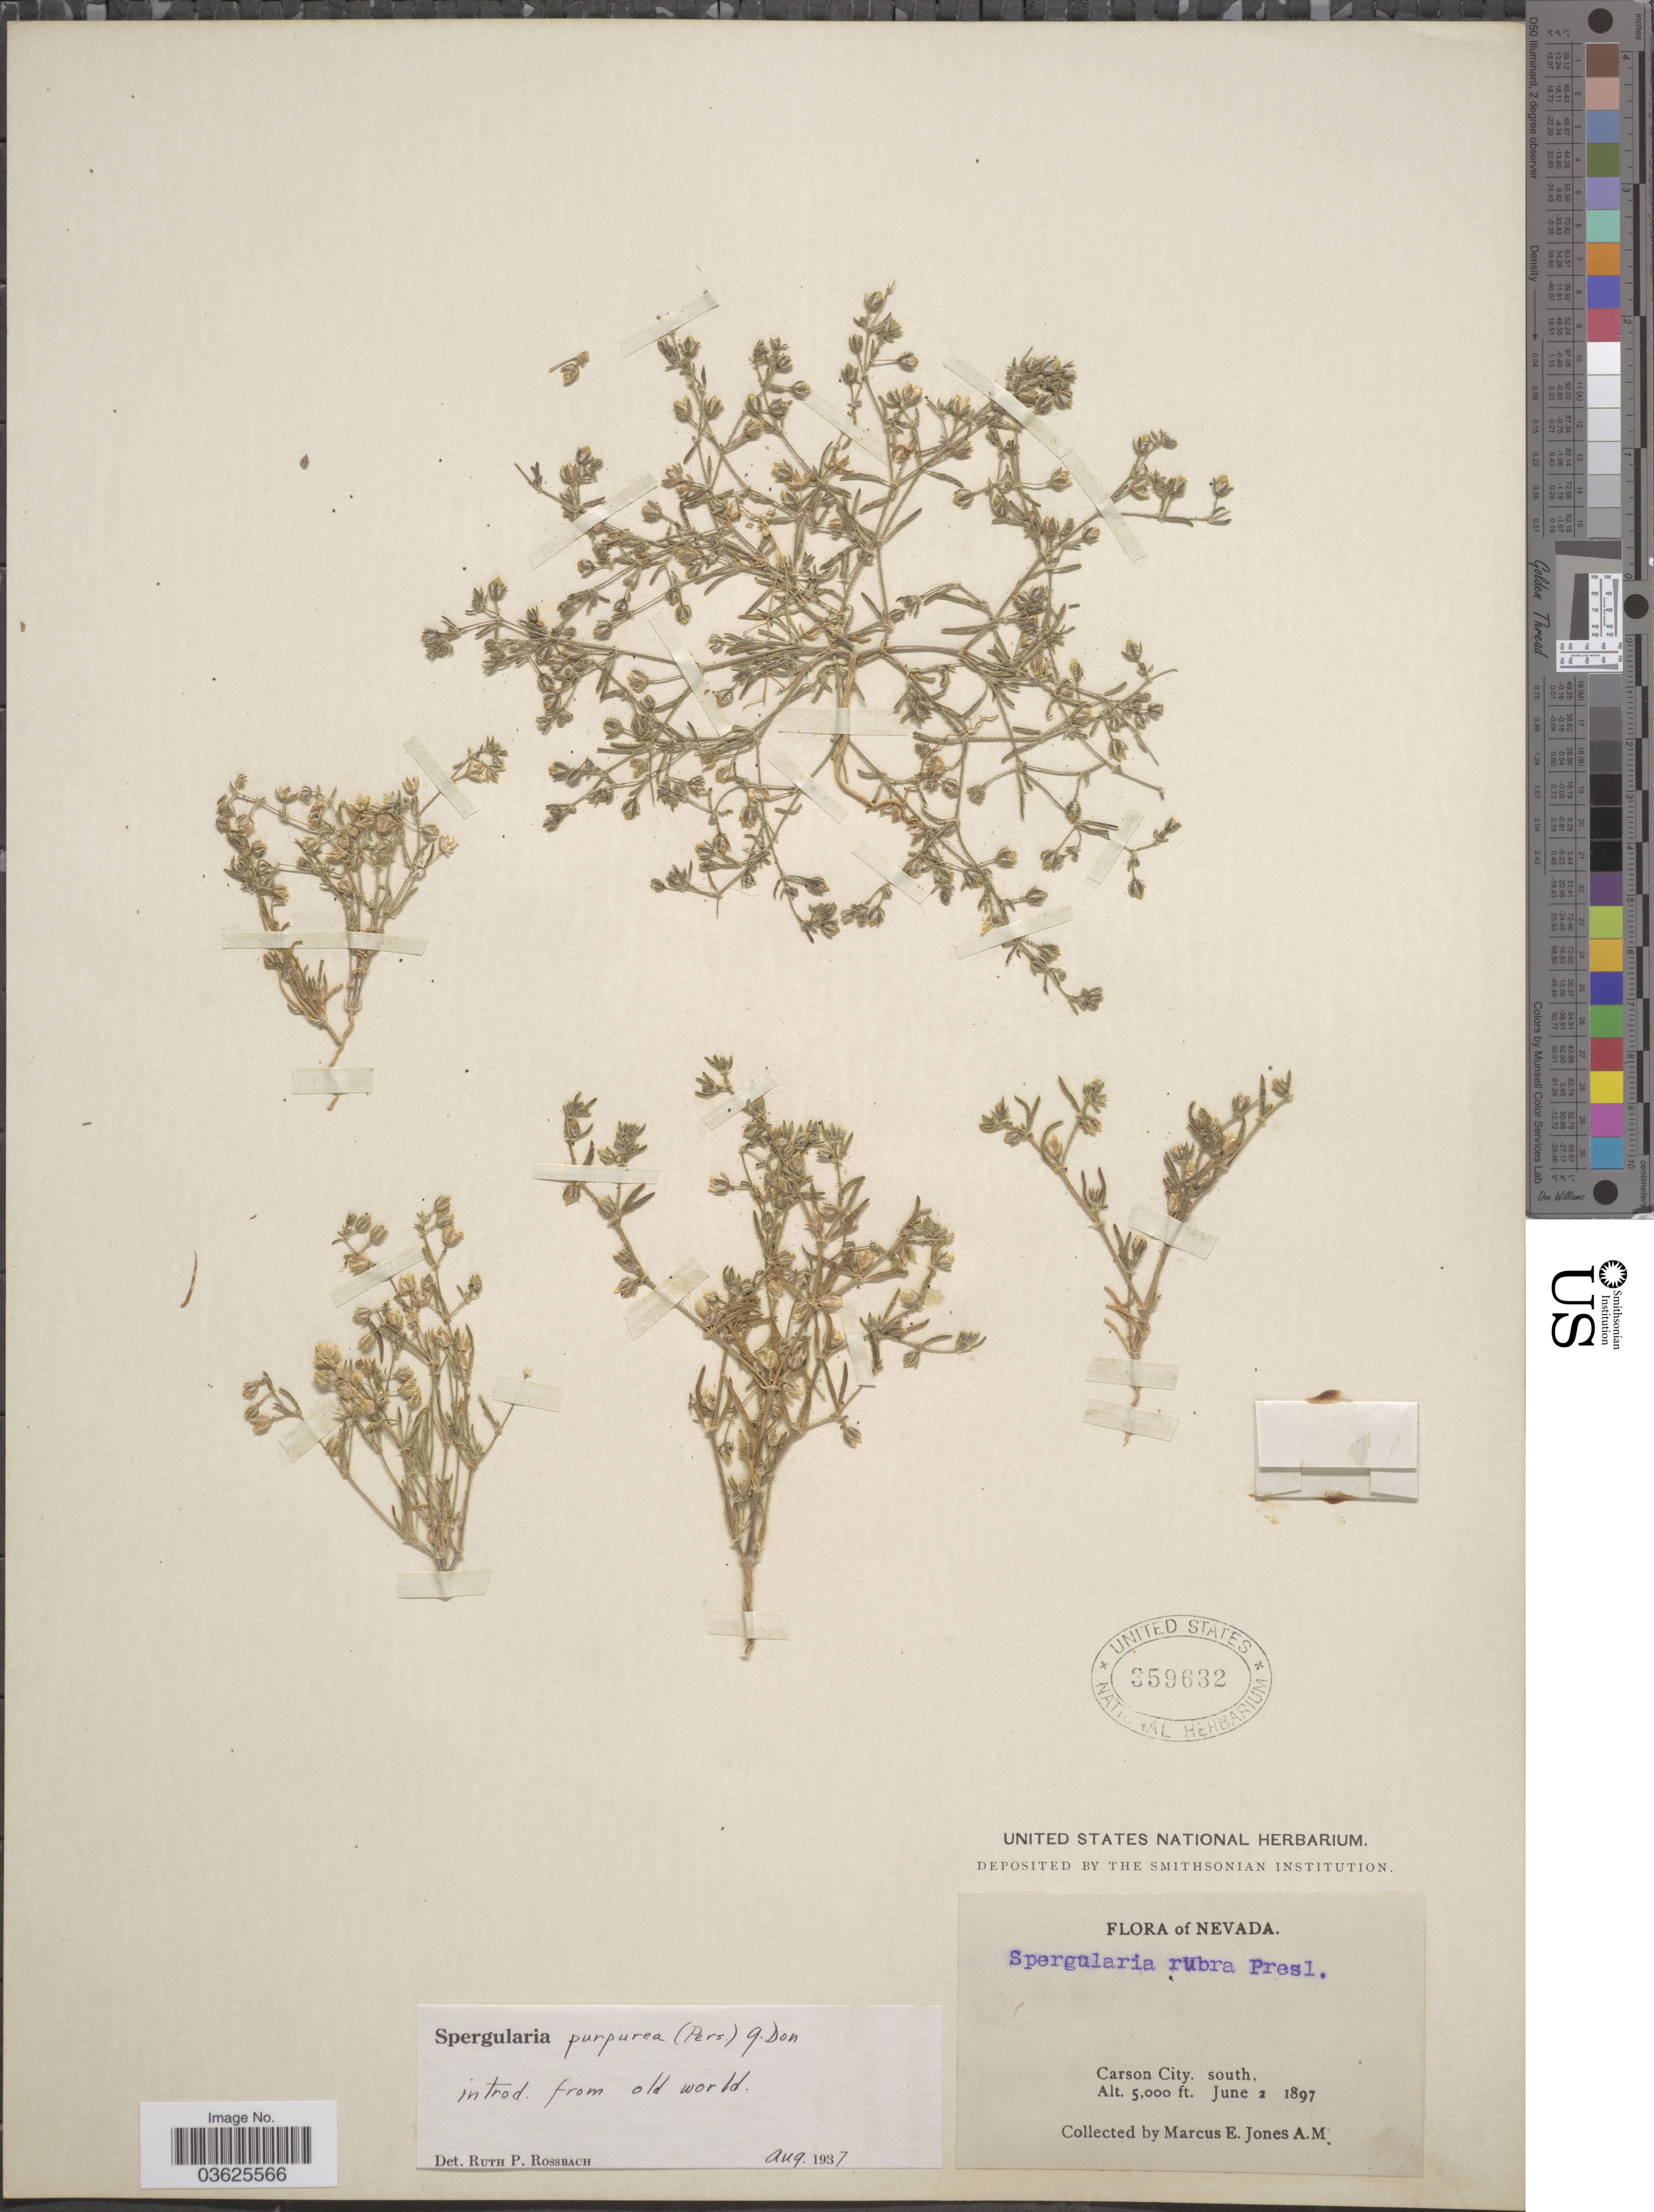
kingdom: Plantae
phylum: Tracheophyta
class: Magnoliopsida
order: Caryophyllales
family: Caryophyllaceae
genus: Spergularia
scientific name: Spergularia purpurea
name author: (Pers.) G. Don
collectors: M. E. Jones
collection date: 1897-06-02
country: United States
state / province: Nevada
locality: Carson City. south.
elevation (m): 1524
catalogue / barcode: US 359632